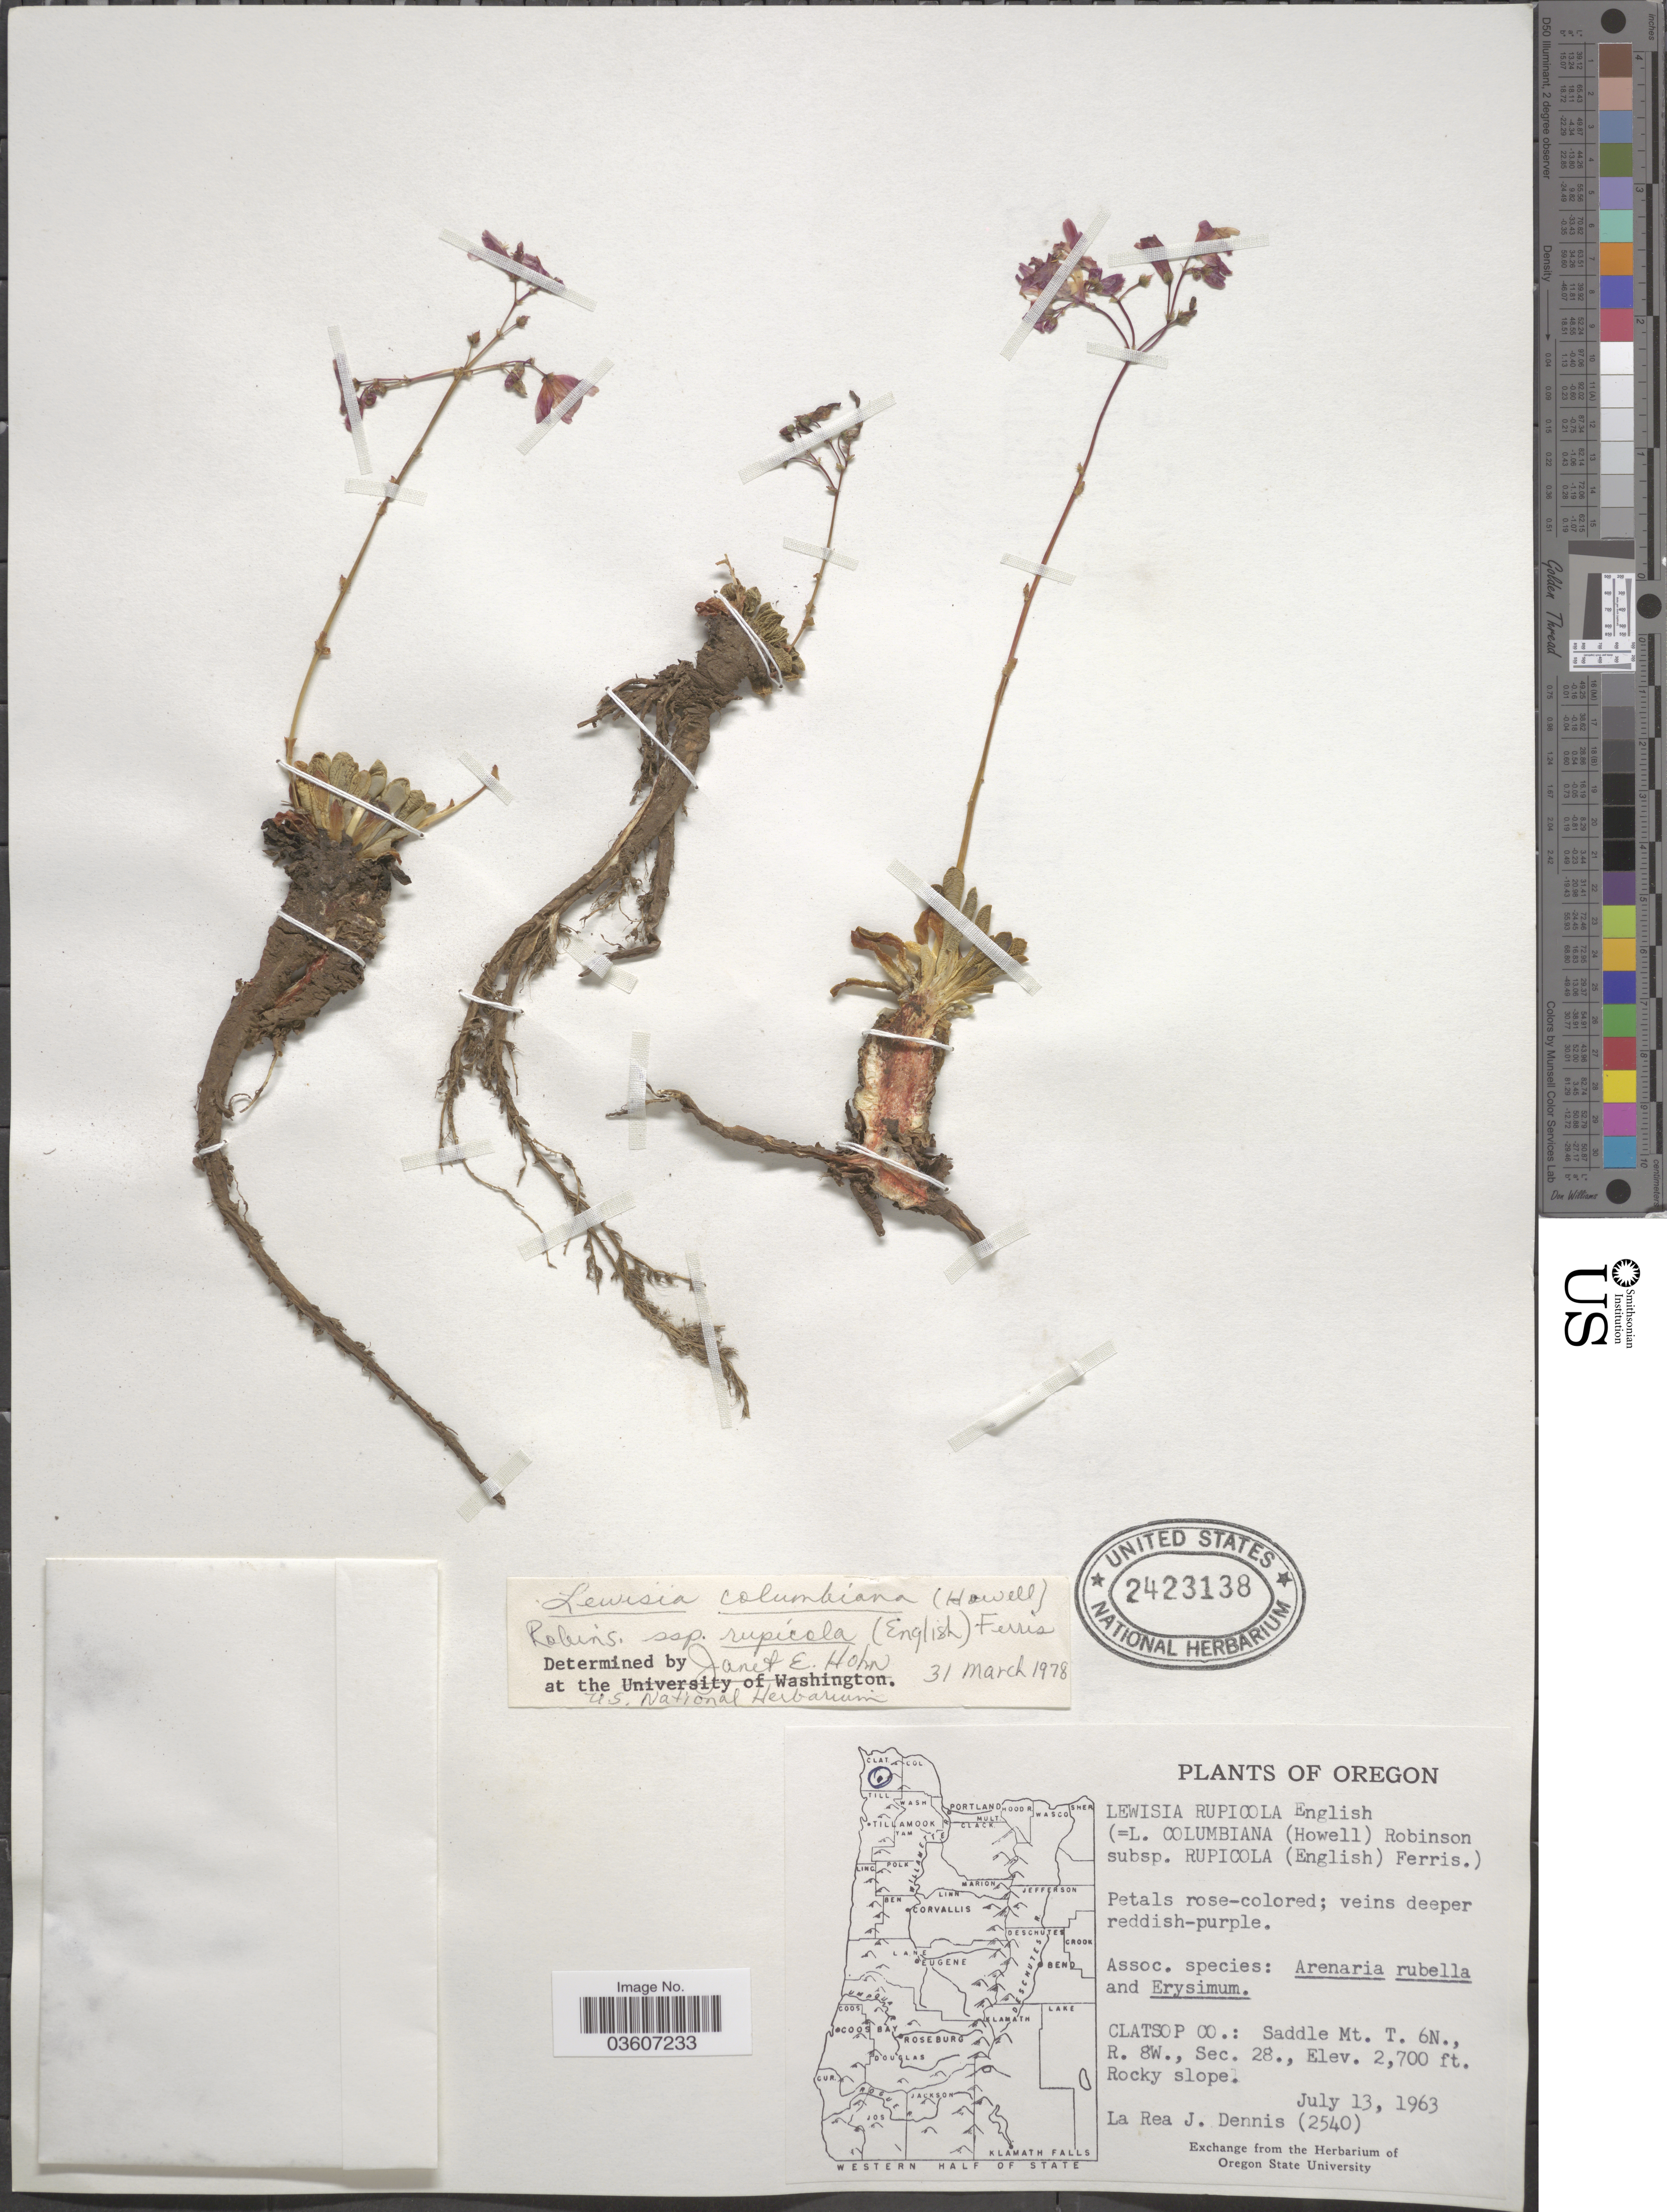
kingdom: Plantae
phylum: Tracheophyta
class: Magnoliopsida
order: Caryophyllales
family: Montiaceae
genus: Lewisia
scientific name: Lewisia columbiana var. rupicola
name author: (English) C.L. Hitchc.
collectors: L. Dennis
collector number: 2540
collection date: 1963-07-13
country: United States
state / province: Oregon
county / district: Clatsop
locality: Clatsop Co.: Saddle Mt. T. 6N., R. 8W., Sec. 28.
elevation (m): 823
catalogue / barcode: US 2423138